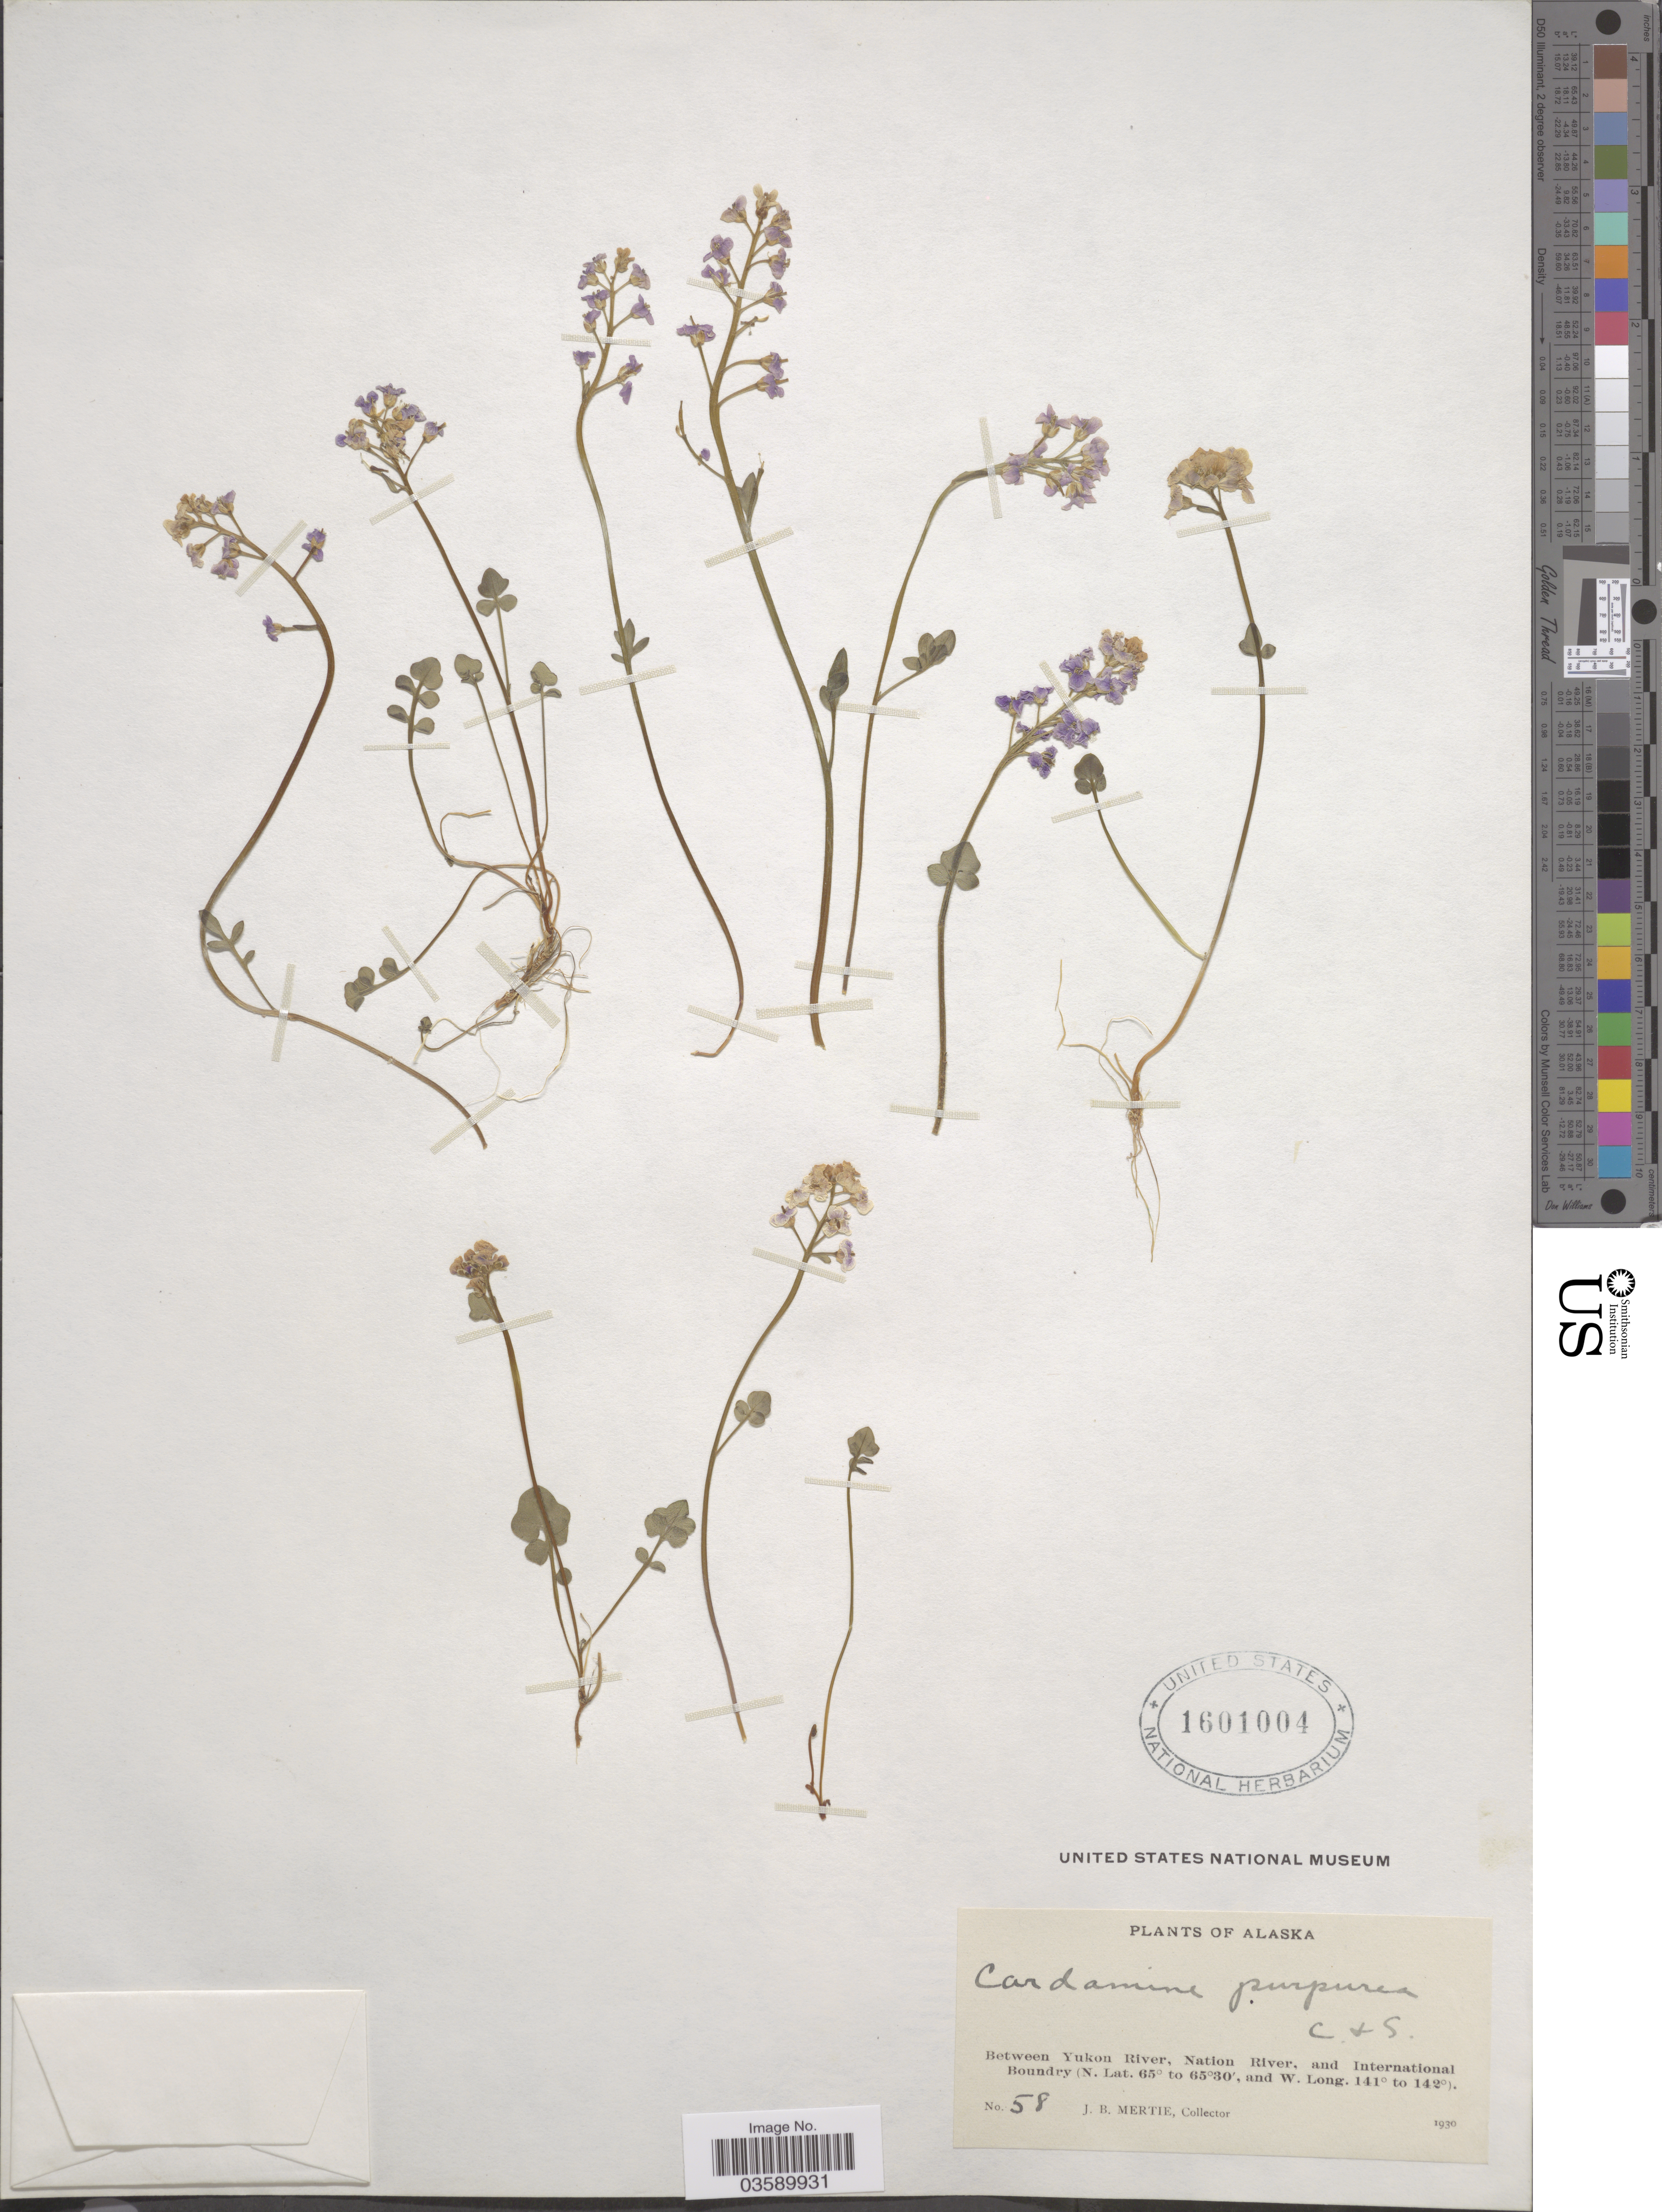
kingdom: Plantae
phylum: Tracheophyta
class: Magnoliopsida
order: Brassicales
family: Brassicaceae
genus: Cardamine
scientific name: Cardamine purpurea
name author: Cham. & Schltdl.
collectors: J. Mertie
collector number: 58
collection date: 1930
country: United States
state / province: Alaska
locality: Between Yukon River, Nation River, and International Boundary.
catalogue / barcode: US 1601004